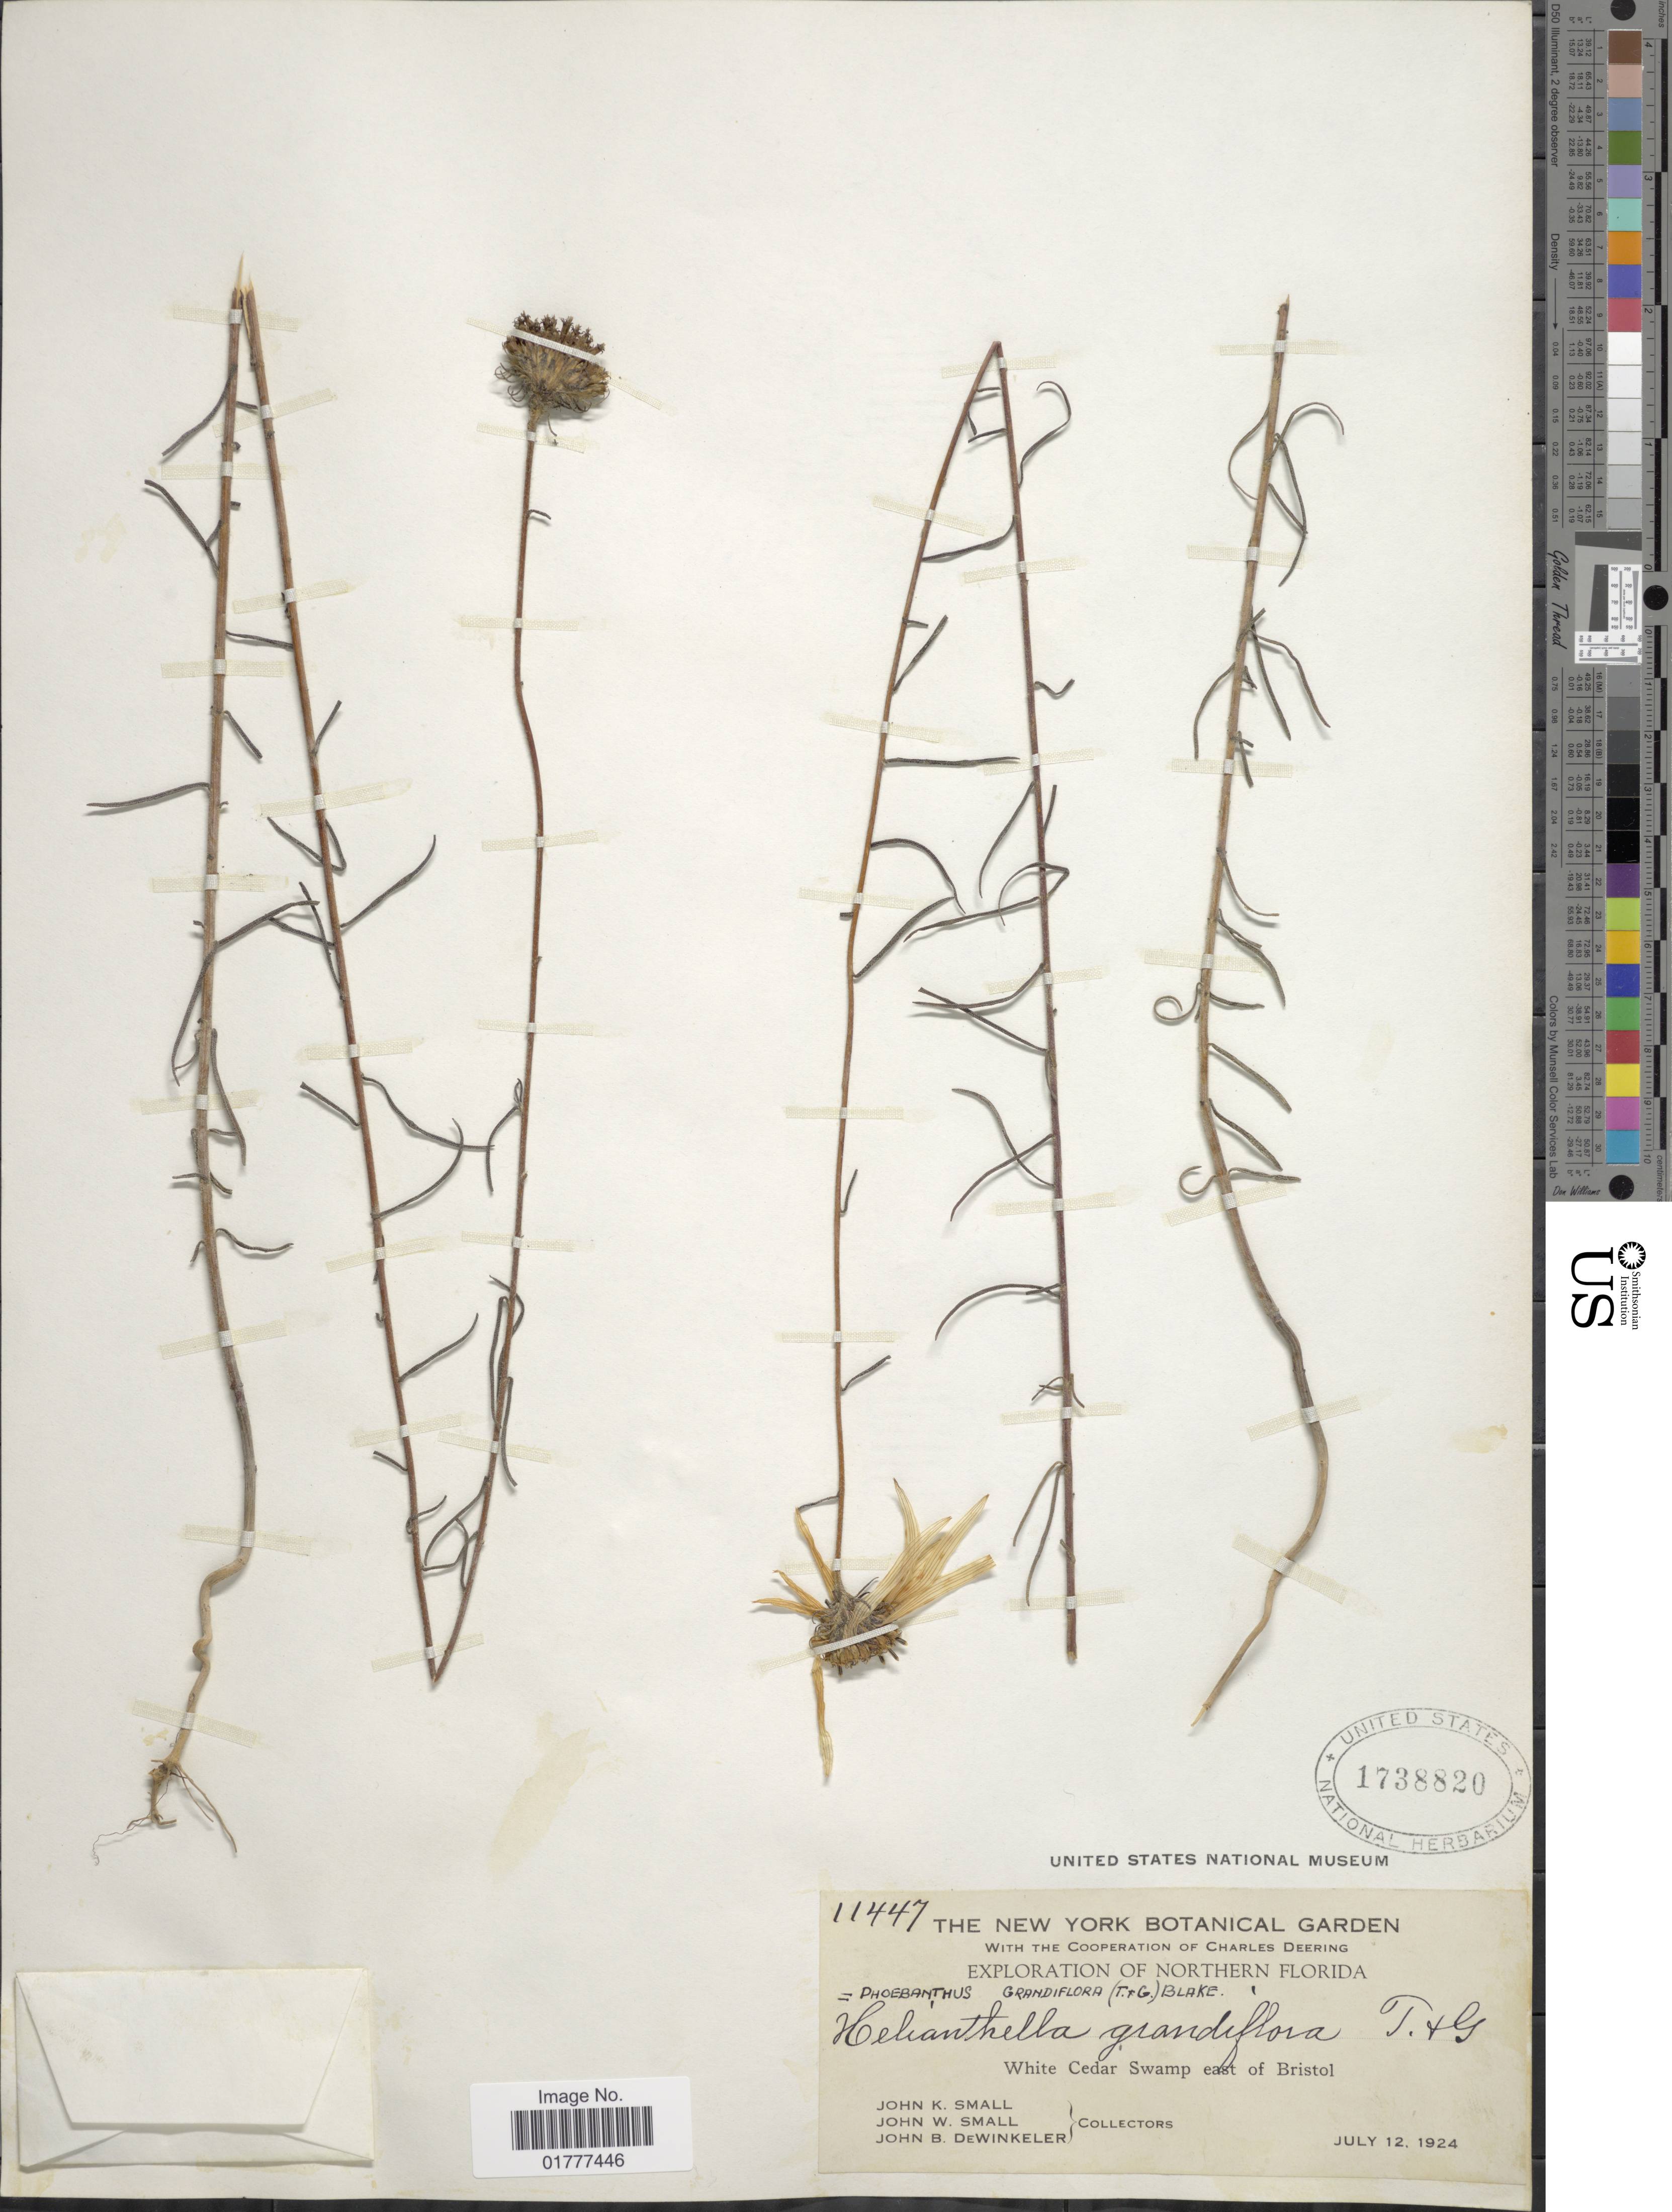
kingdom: Plantae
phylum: Tracheophyta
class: Magnoliopsida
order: Asterales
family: Asteraceae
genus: Phoebanthus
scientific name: Phoebanthus grandiflora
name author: (Torr. & A. Gray) S.F. Blake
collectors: J. K. Small, J. Small & J. Dewinkler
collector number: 11447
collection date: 1924-07-12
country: United States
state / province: Florida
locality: Northern Florida. White Ceder Swamp east of Bristol.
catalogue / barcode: US 1738820